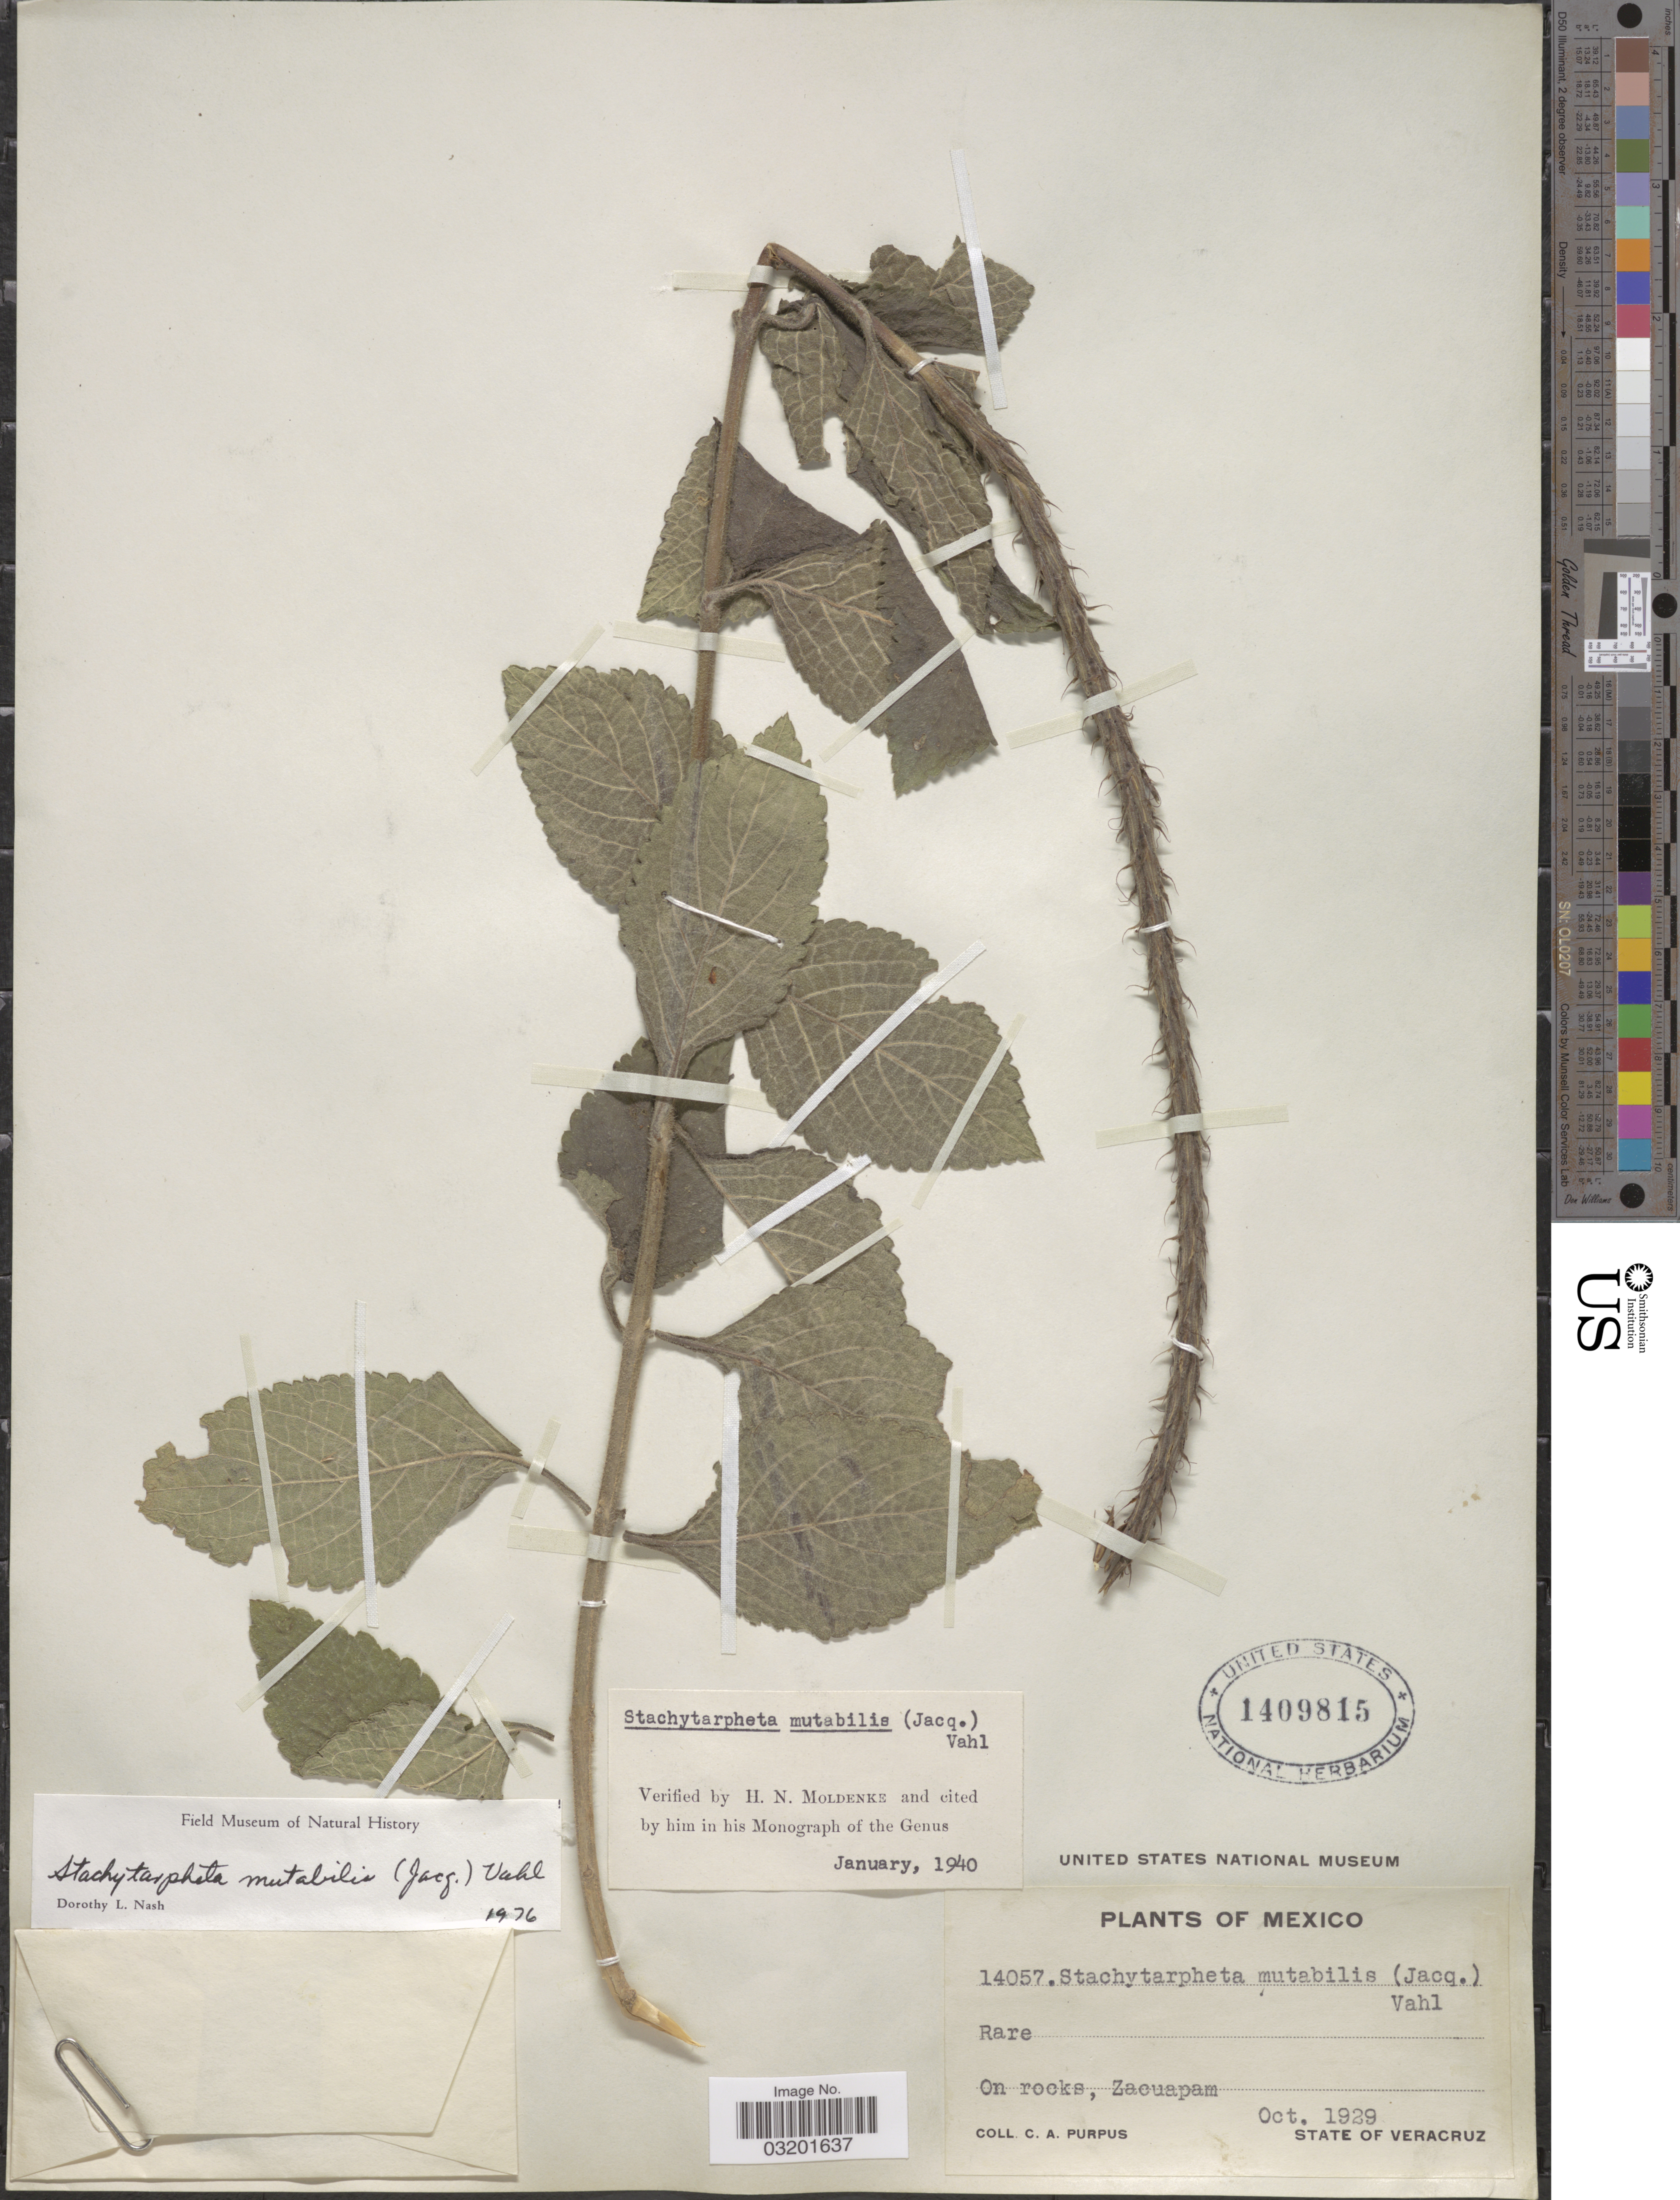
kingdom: Plantae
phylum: Tracheophyta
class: Magnoliopsida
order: Lamiales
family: Verbenaceae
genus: Stachytarpheta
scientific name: Stachytarpheta mutabilis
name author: (Jacq.) Vahl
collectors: C. A. Purpus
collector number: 14057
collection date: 1929-10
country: Mexico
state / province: Veracruz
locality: On rocks, Zacuapam. State of Veracruz.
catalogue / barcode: US 1409815